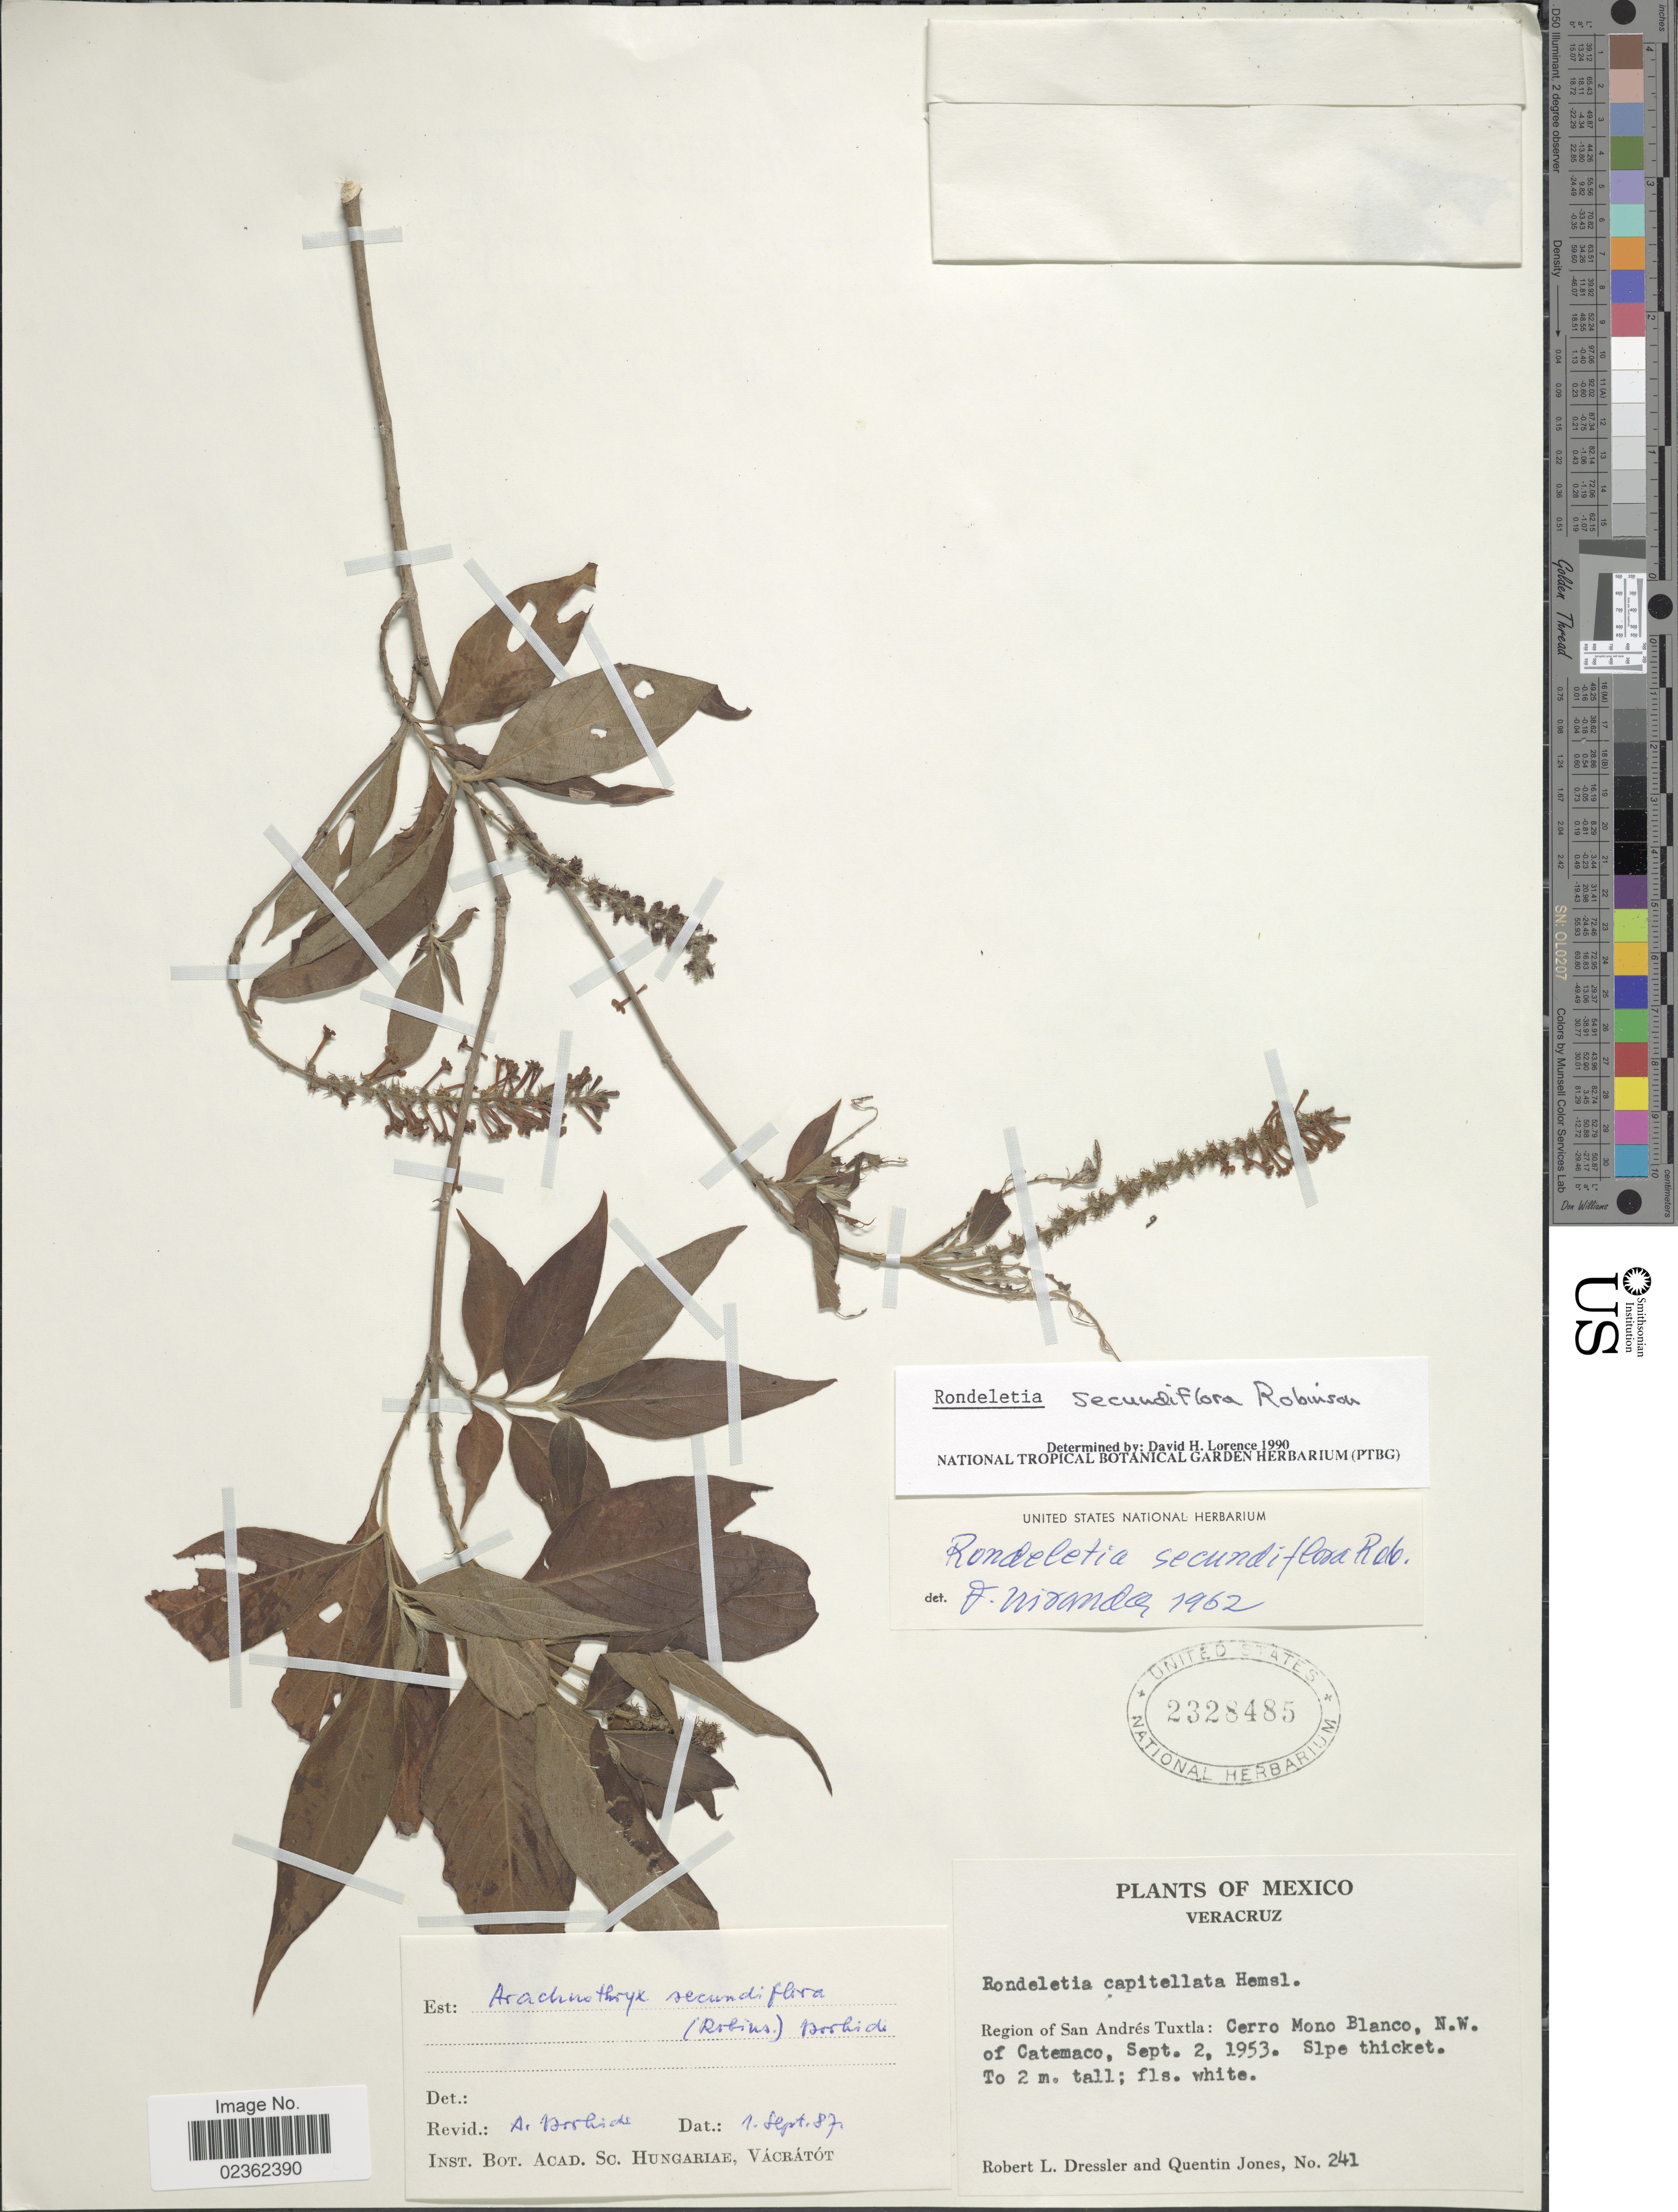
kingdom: Plantae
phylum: Tracheophyta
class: Magnoliopsida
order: Gentianales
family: Rubiaceae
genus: Arachnothryx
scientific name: Arachnothryx secundiflora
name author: (B.L. Rob.) Borhidi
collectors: R. Dressler & Q. Jones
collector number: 241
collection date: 1953-09-02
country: Mexico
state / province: Veracruz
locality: Veracruz, Region of San Andres Tuxtla: Cerro Mono Blanco, N.W. of Catemaco, Slpe ticket.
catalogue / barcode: US 2328485